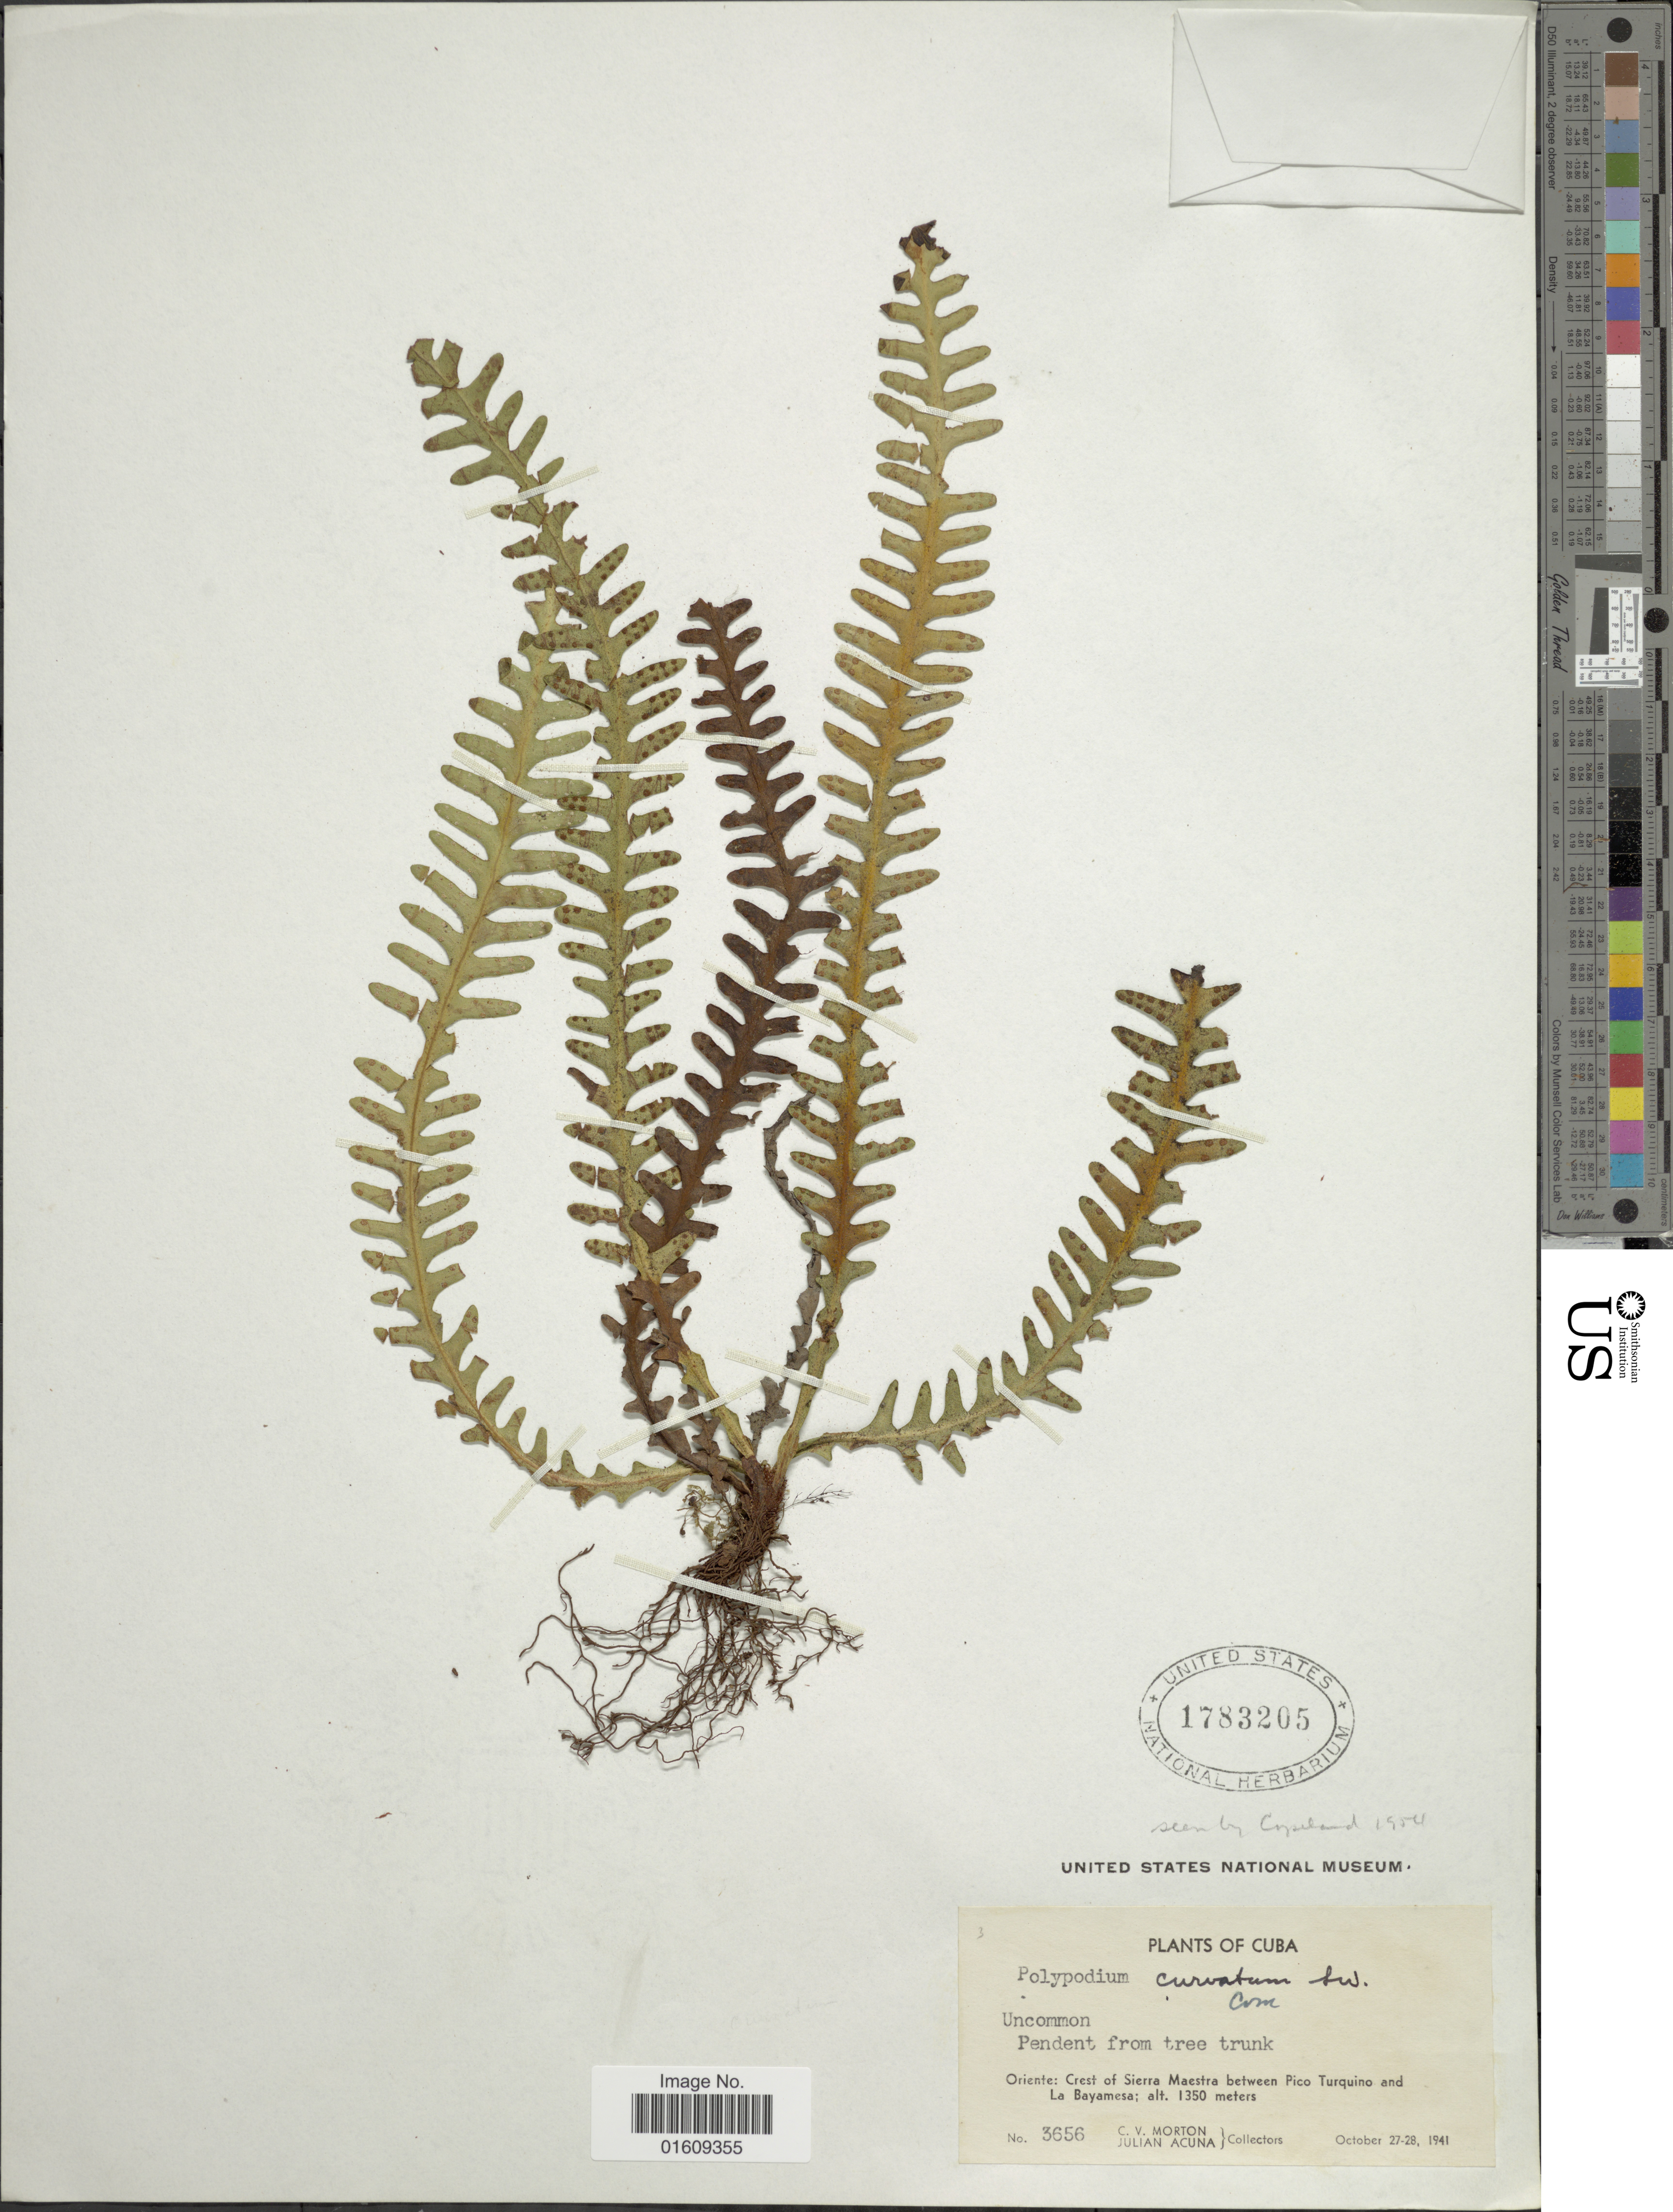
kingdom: Plantae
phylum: Tracheophyta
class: Polypodiopsida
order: Polypodiales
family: Polypodiaceae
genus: Ceradenia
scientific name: Ceradenia curvata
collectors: C. V. Morton & J. B. Acuña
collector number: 3656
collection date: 1941-10-27/1941-10-28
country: Cuba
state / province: Oriente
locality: Cuba, Oriente: Crest of Sierra Maestra between Pico Turquino and La Bayamesa.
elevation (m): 1350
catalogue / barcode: US 1783205